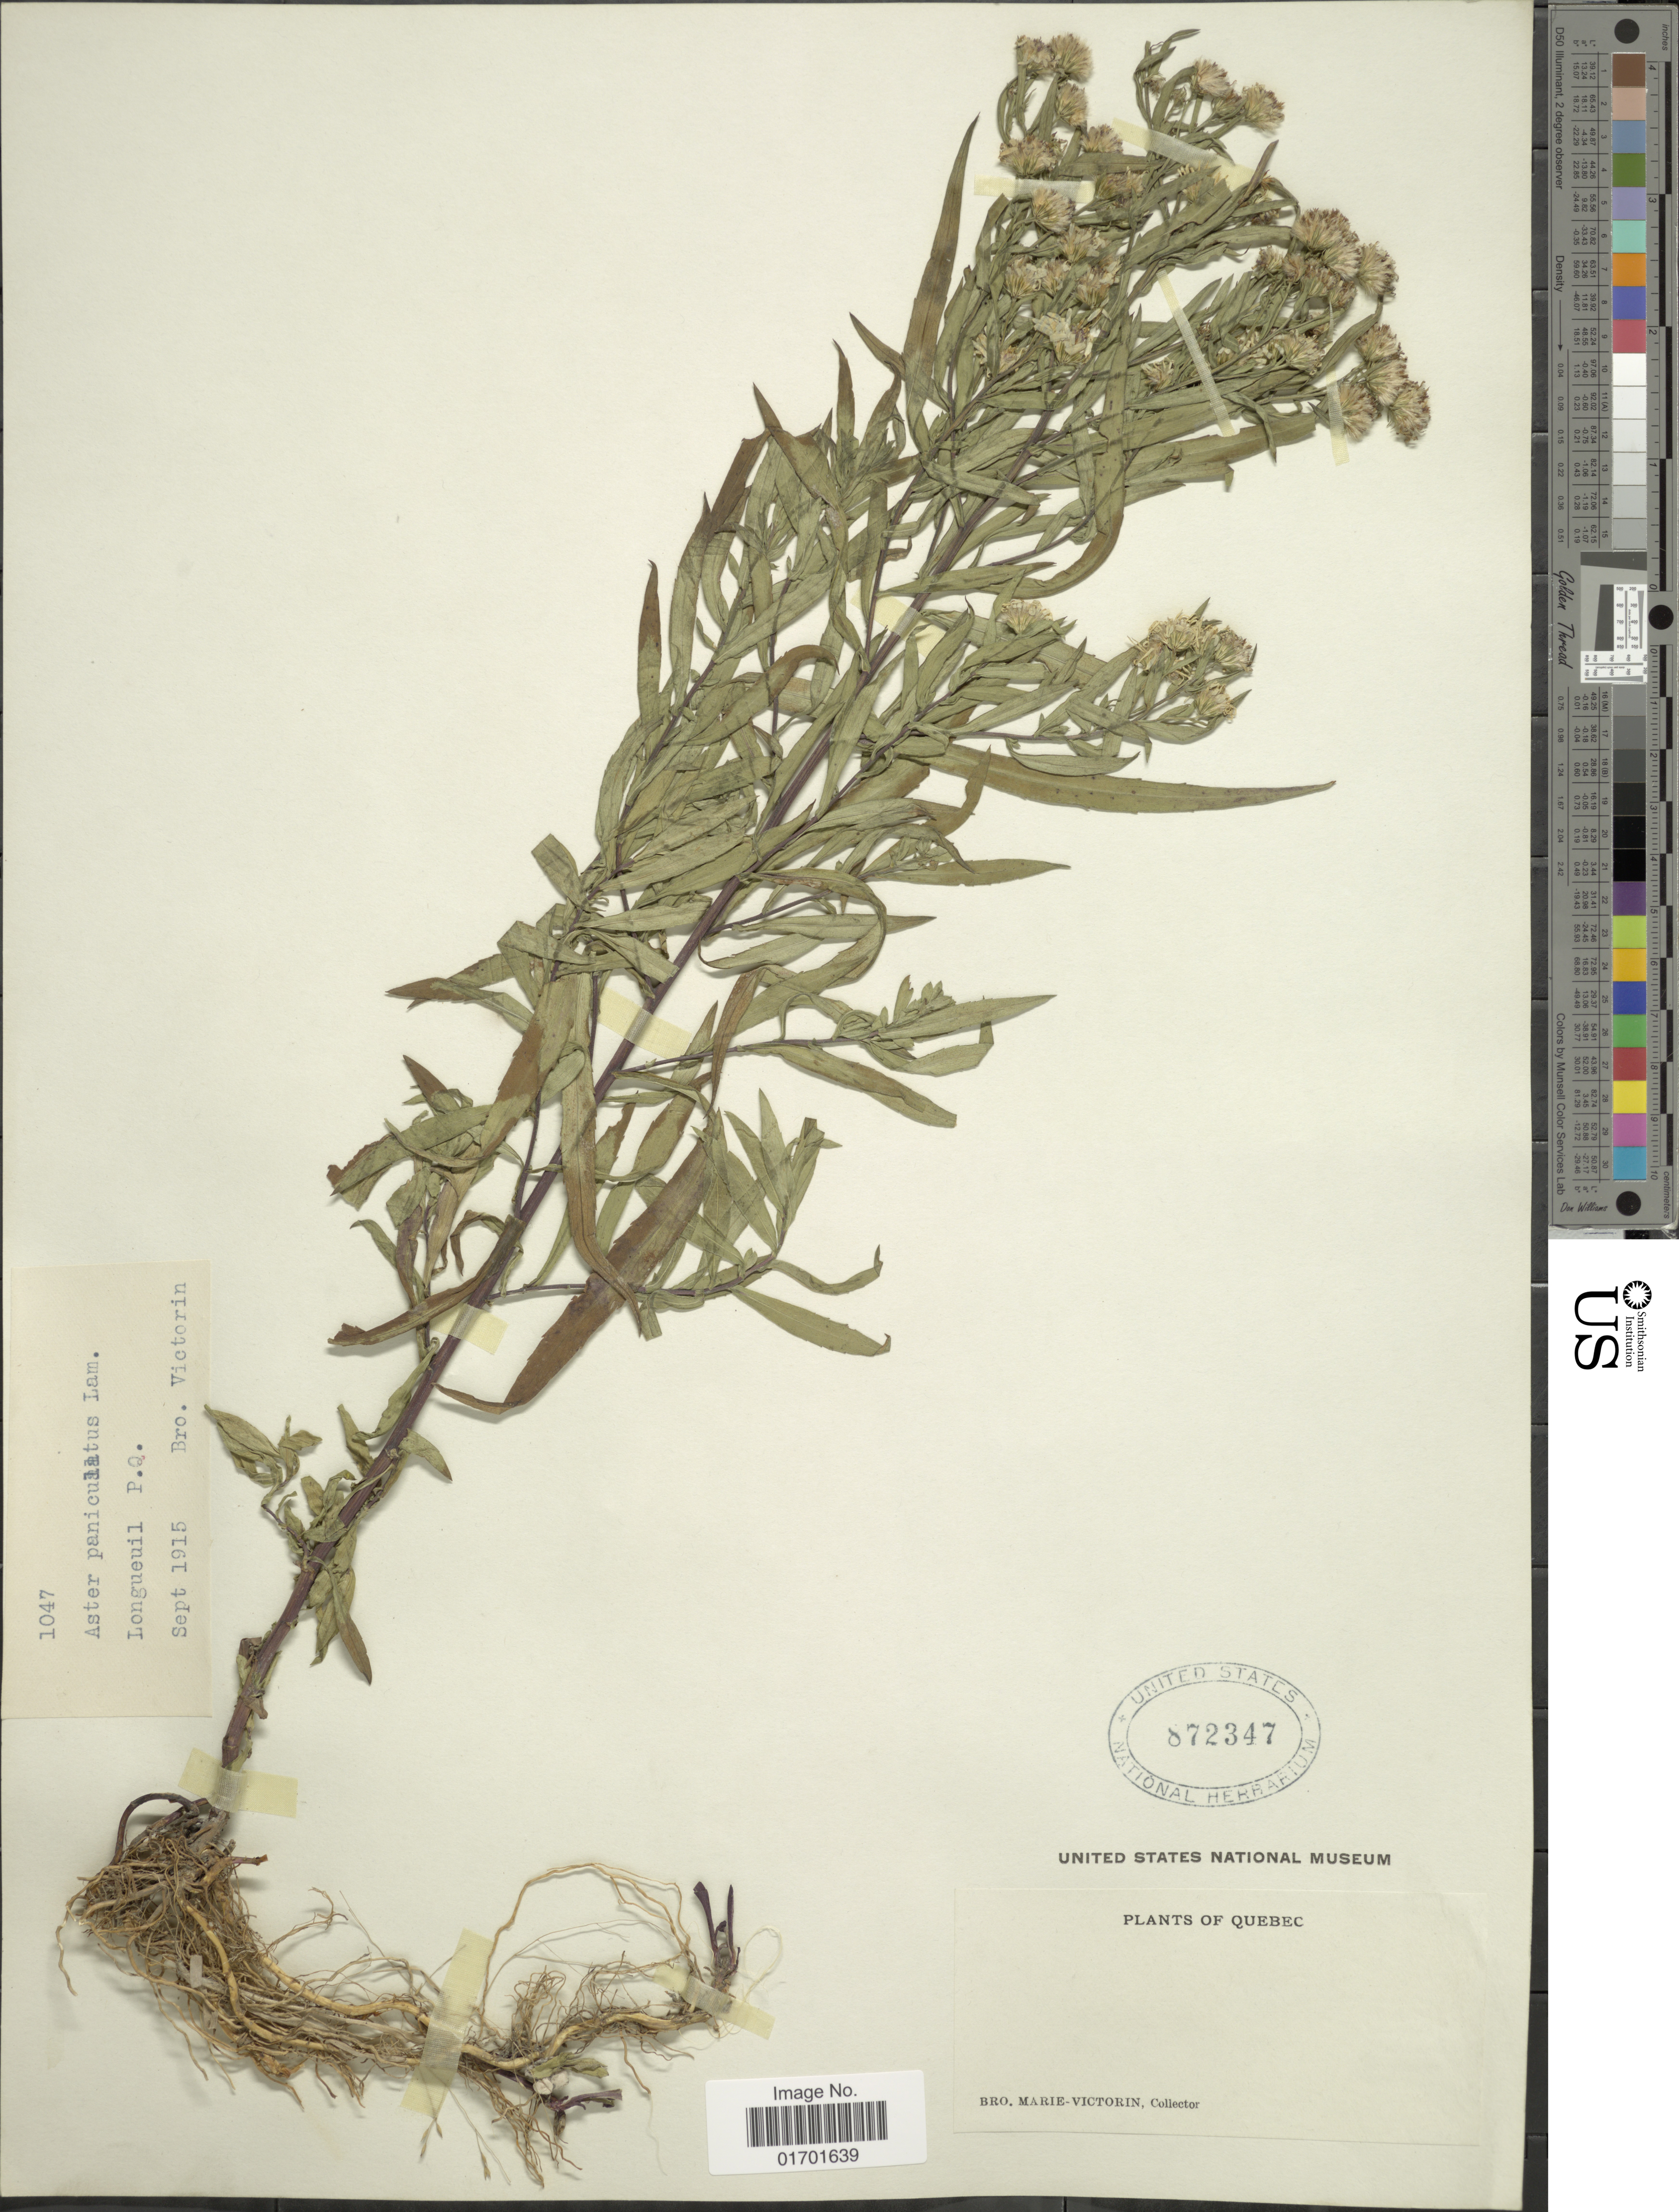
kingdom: Plantae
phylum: Tracheophyta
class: Magnoliopsida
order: Asterales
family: Asteraceae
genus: Symphyotrichum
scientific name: Symphyotrichum lanceolatum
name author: (Willd.) G.L. Nesom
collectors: Fr. Marie-Victorin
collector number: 1047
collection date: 1915-09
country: Canada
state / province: Quebec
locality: Vicinity of Longueuil.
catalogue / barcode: US 872347